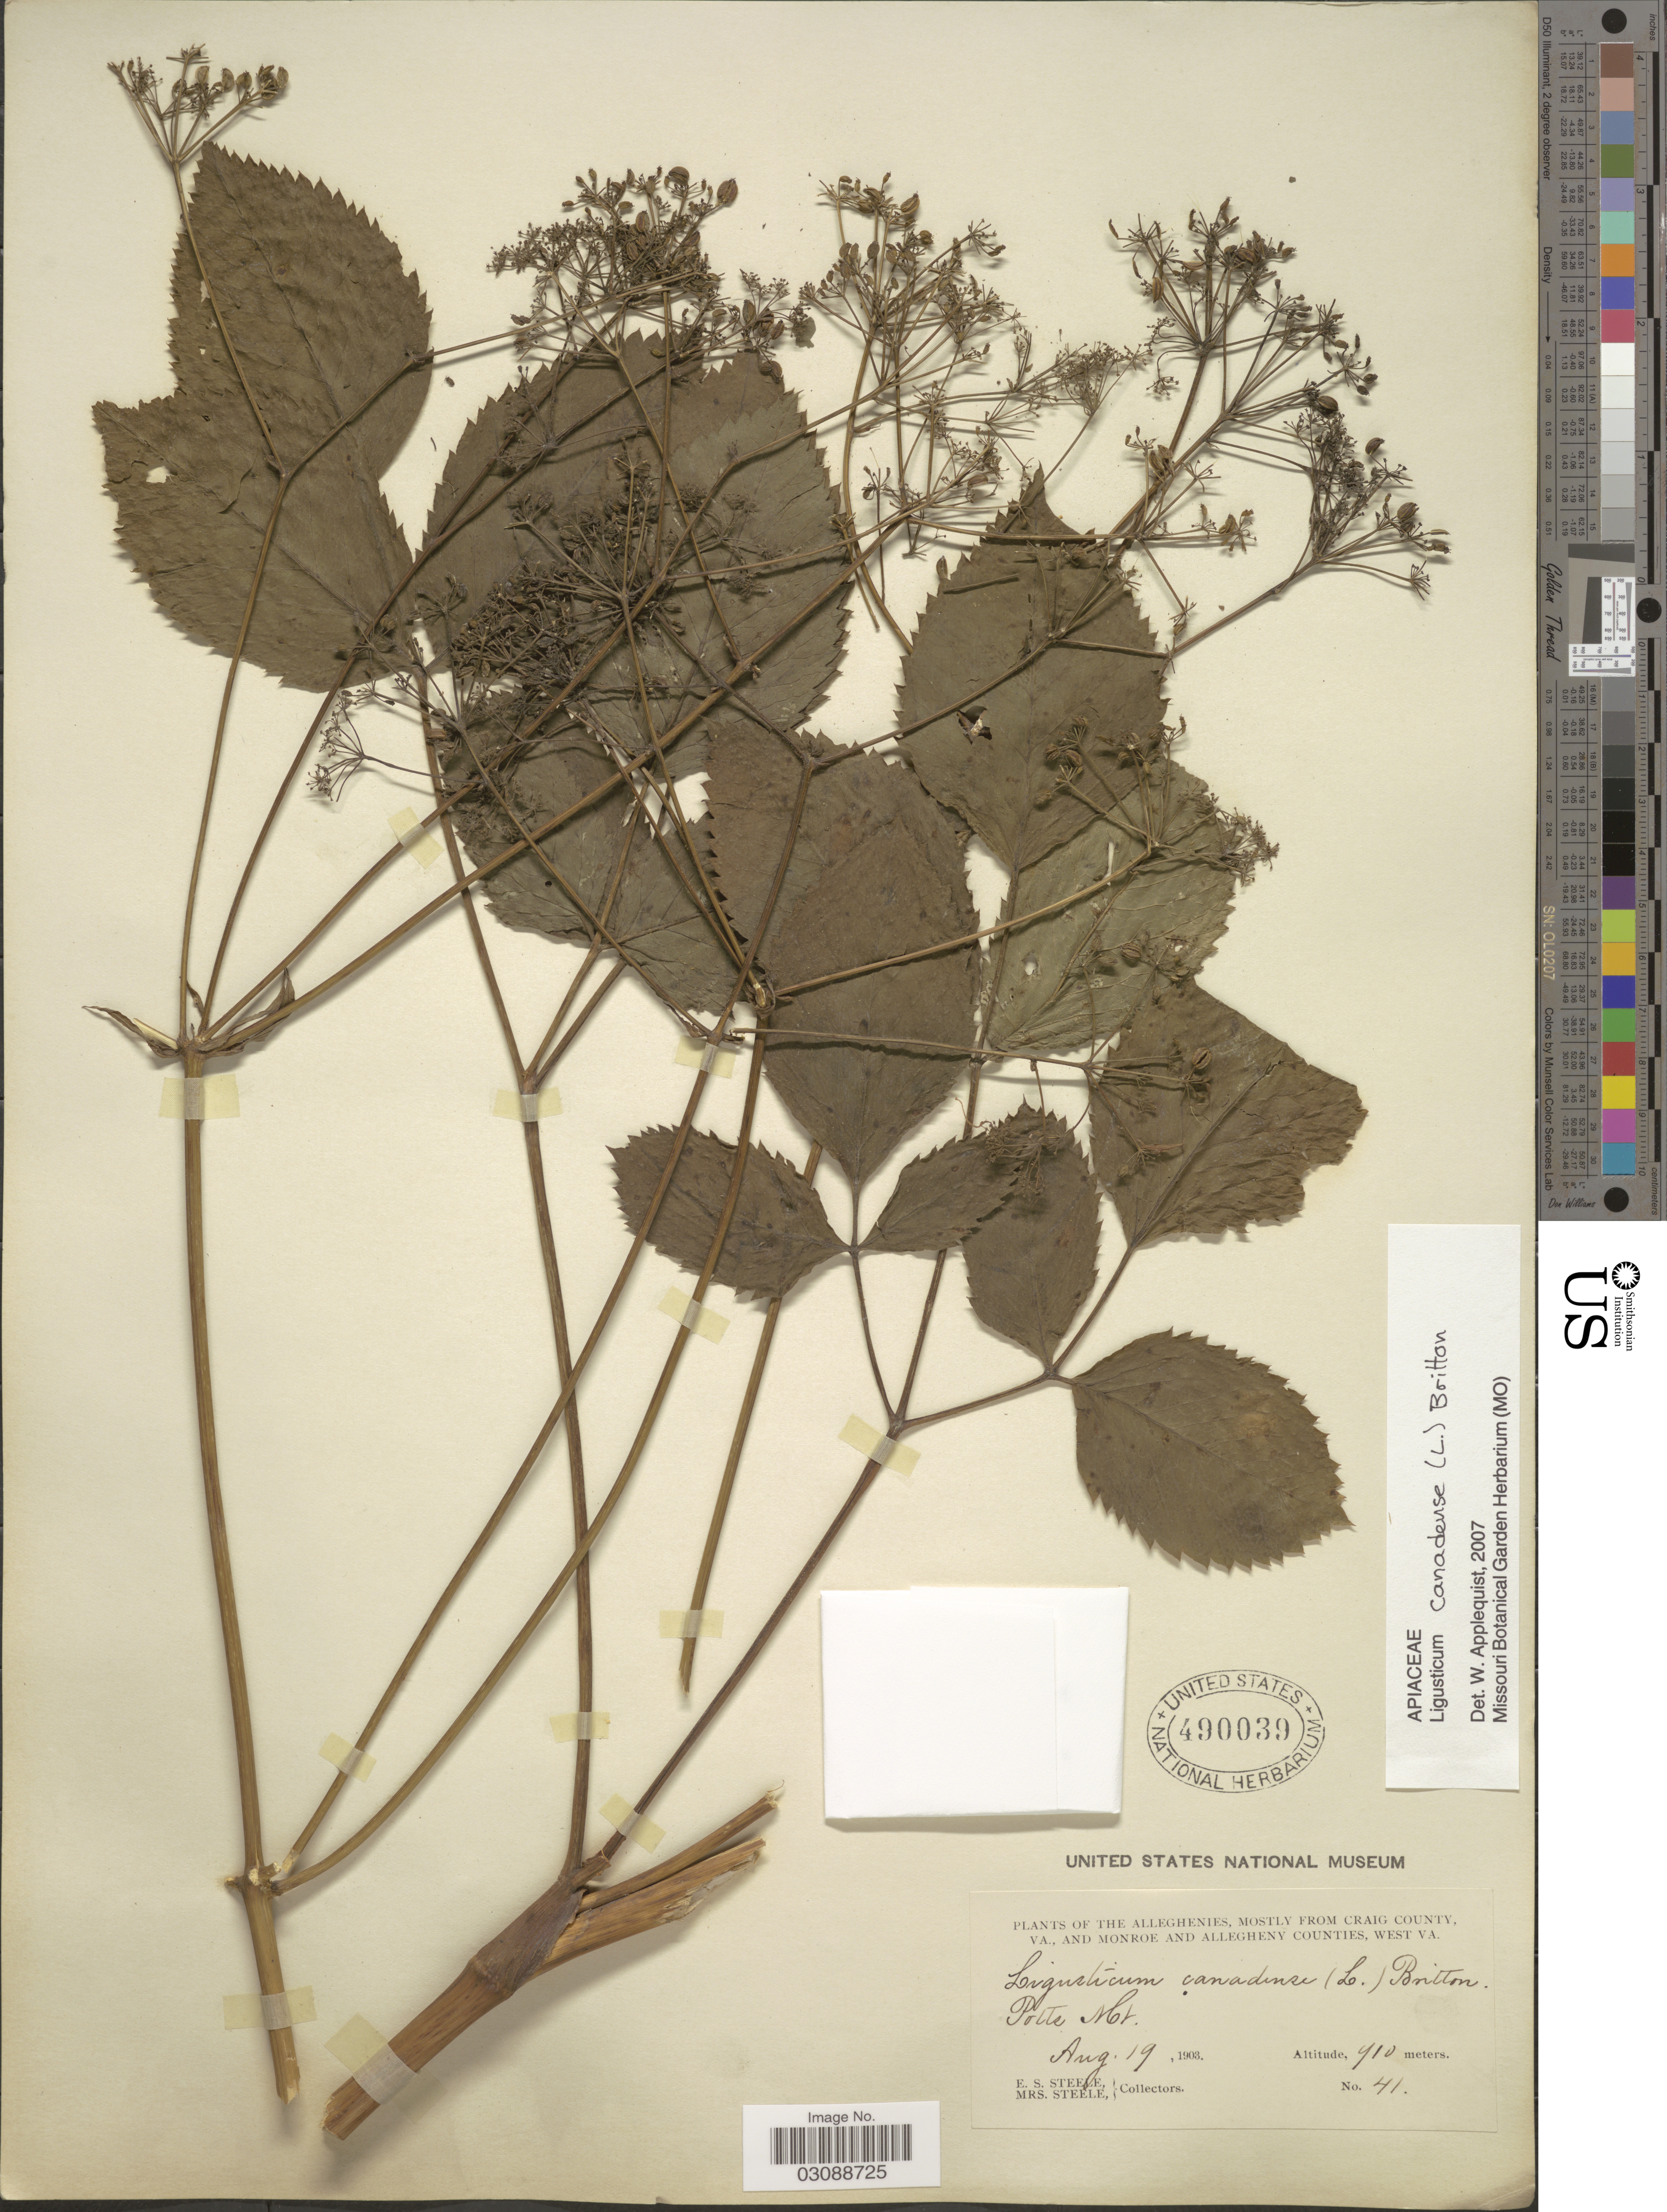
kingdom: Plantae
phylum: Tracheophyta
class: Magnoliopsida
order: Apiales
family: Apiaceae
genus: Ligusticum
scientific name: Ligusticum canadense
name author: (L.) Britton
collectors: E. Steele & Mrs. E. S. Steele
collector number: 41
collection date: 1903-08-19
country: United States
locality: The Alleghenies, mostly from Craig County VA., and Monroe and Allegheny Counties, West Va. Potts Mt.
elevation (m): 910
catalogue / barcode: US 490039